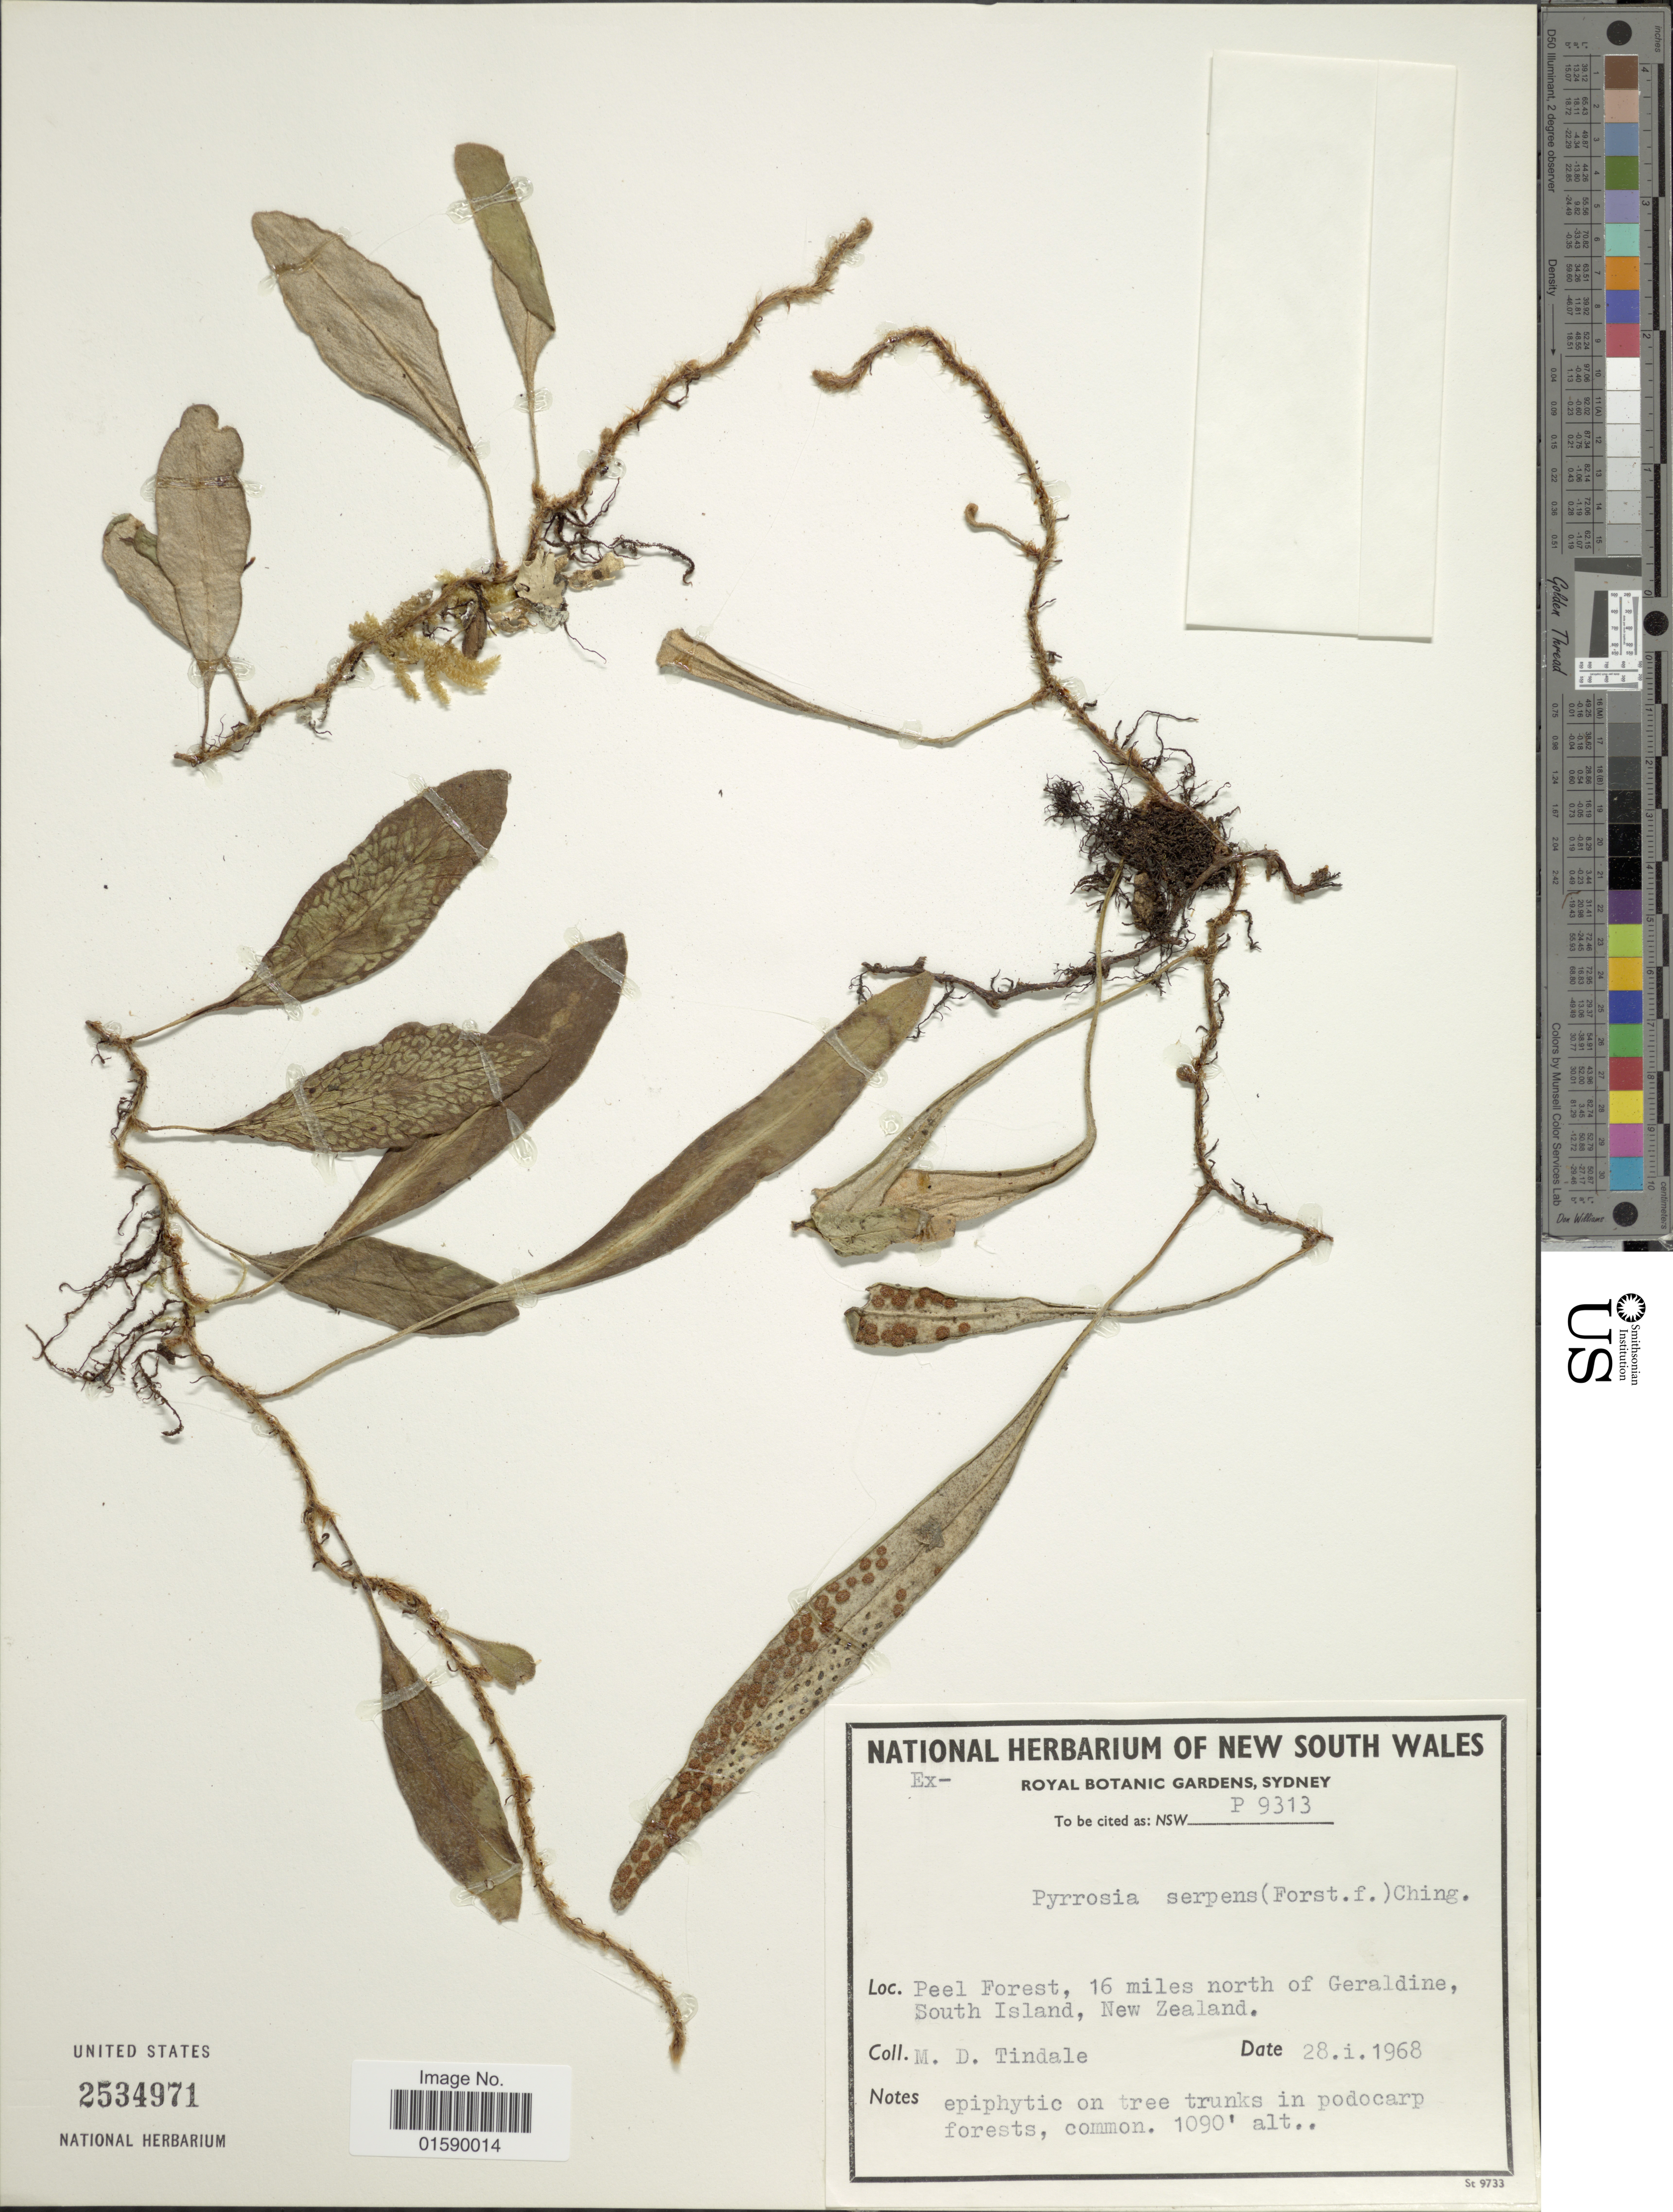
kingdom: Plantae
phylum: Tracheophyta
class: Polypodiopsida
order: Polypodiales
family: Polypodiaceae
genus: Pyrrosia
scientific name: Pyrrosia elaeagnifolia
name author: (Bory) Hovenkamp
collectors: M. D. Tindale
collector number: P9313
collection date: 1968-01-28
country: New Zealand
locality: Peel Forest, 16 miles north of Geraldine, South Island, New Zealand.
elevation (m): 333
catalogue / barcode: US 2534971